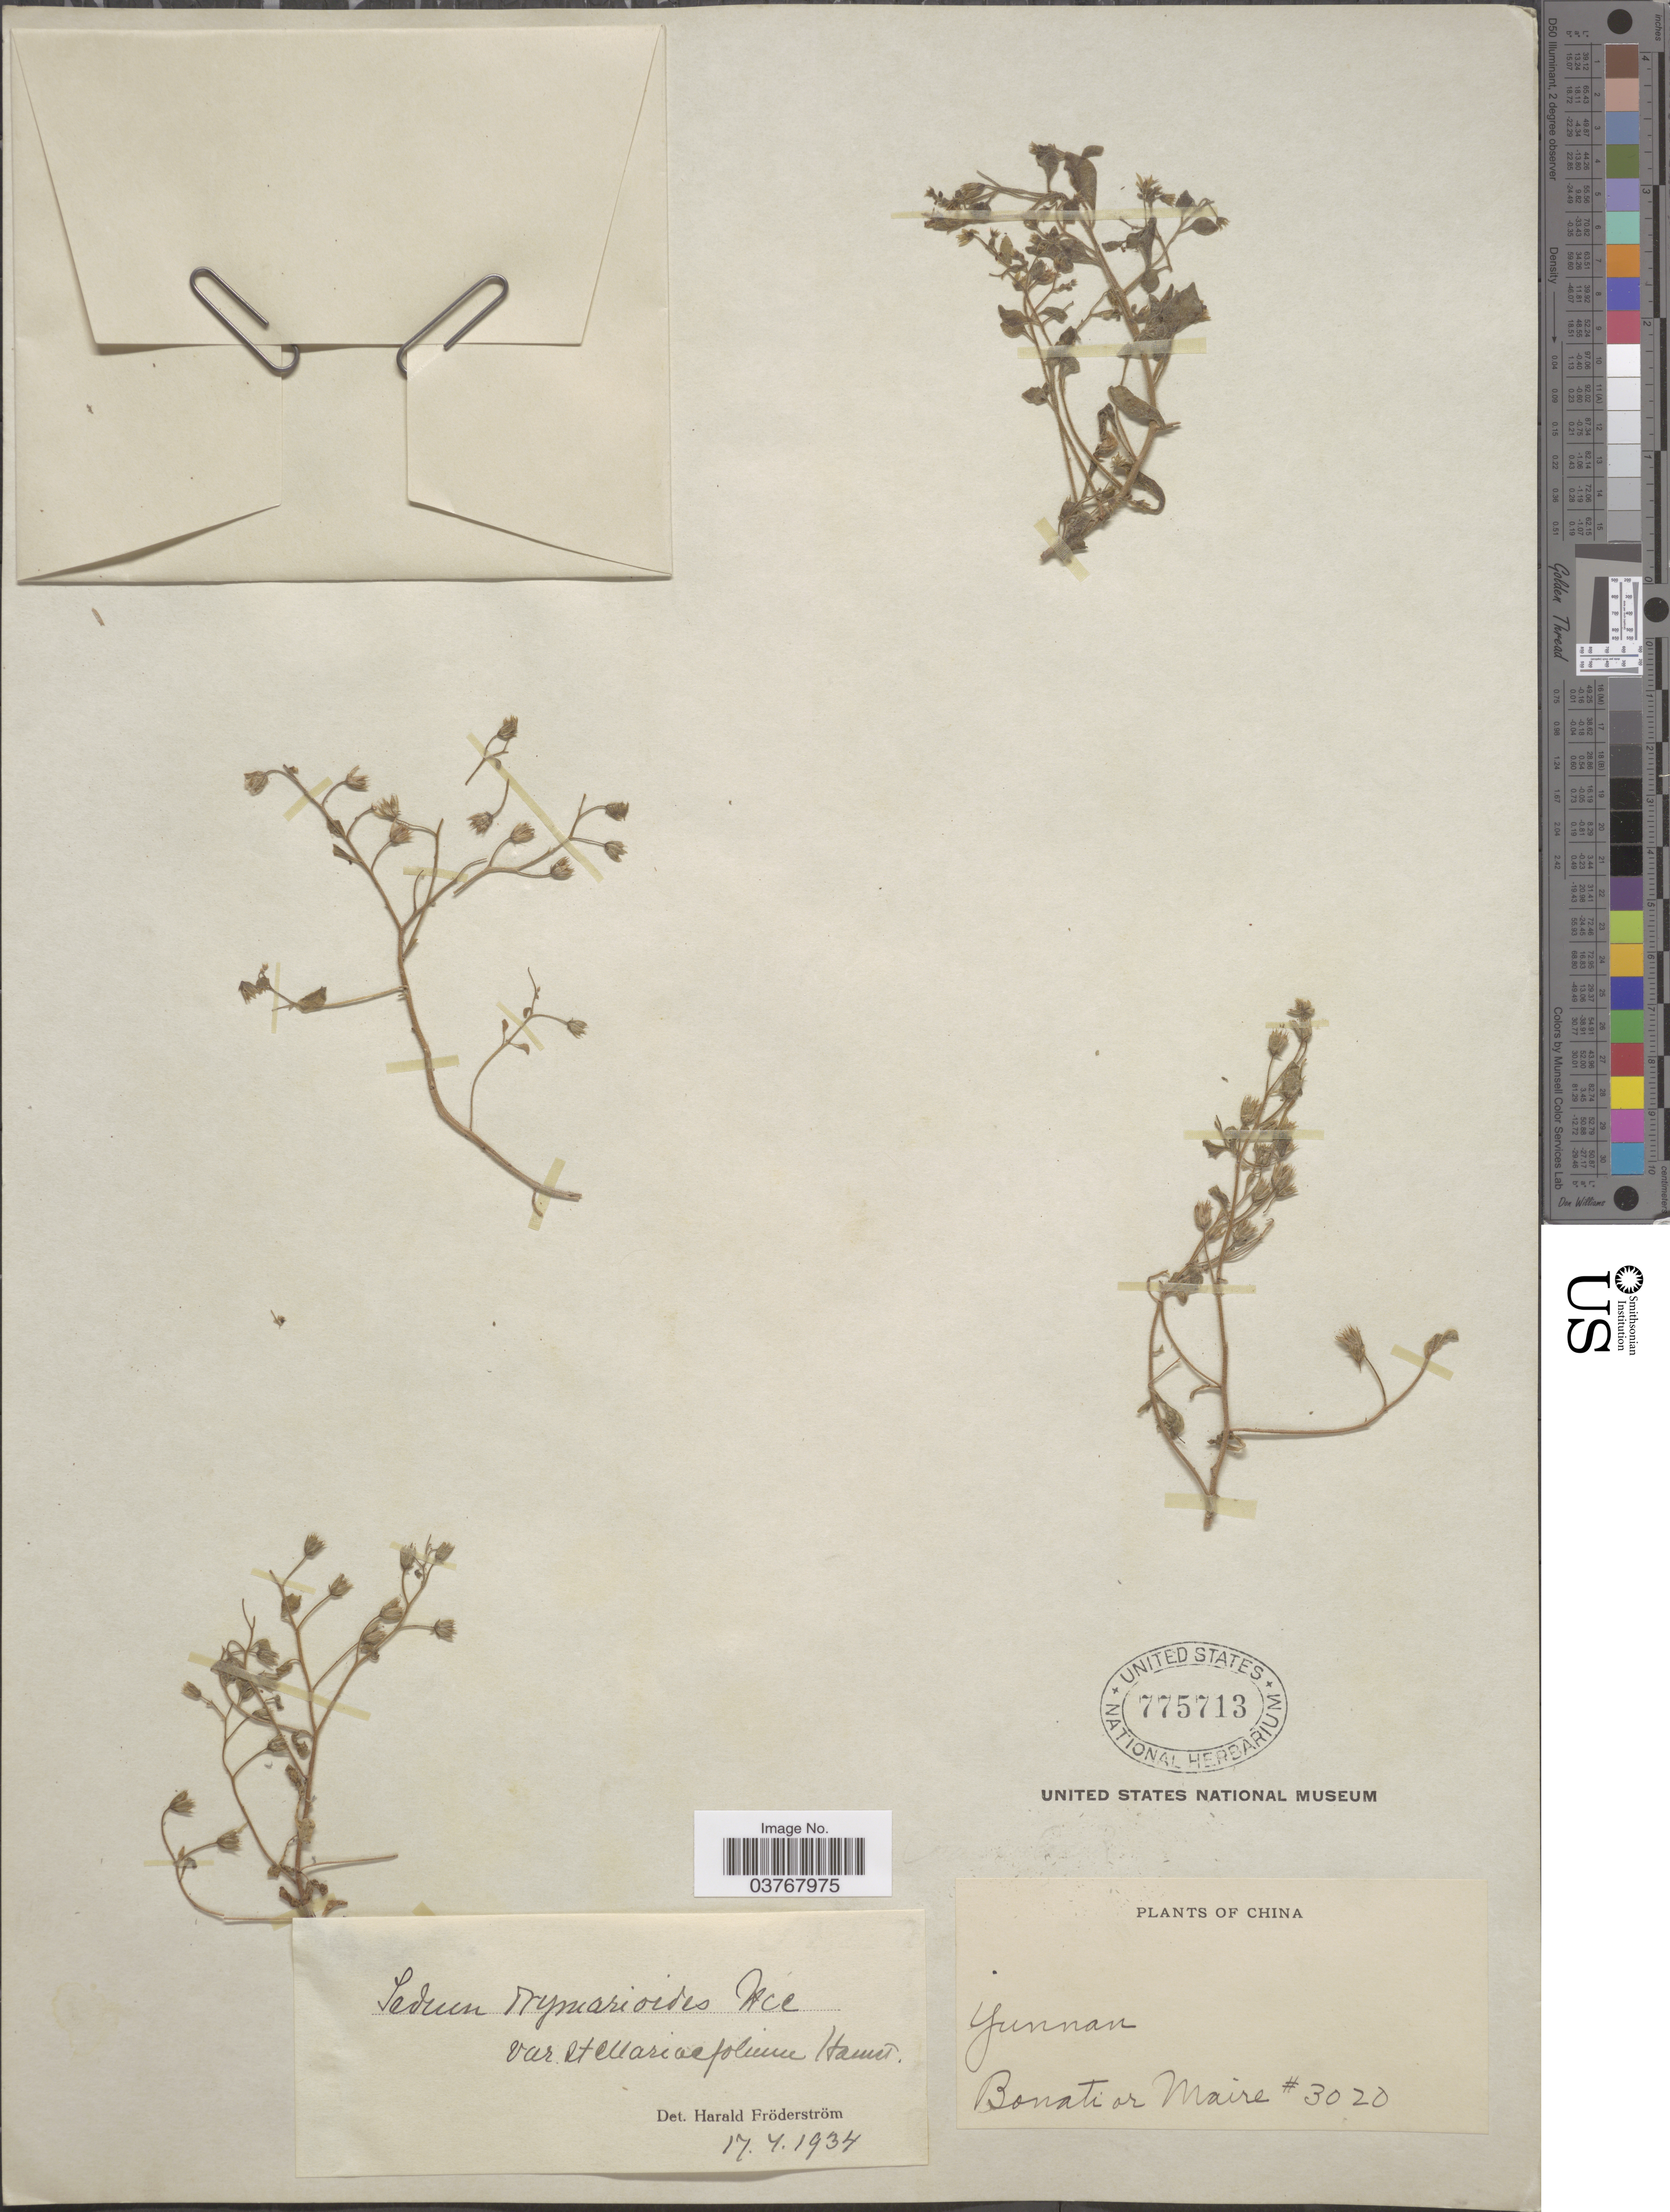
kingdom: Plantae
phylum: Tracheophyta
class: Magnoliopsida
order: Saxifragales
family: Crassulaceae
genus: Sedum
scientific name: Sedum drymarioides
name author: Hance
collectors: -. Bonati & Maire, --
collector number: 3020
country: China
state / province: Yunnan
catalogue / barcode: US 775713